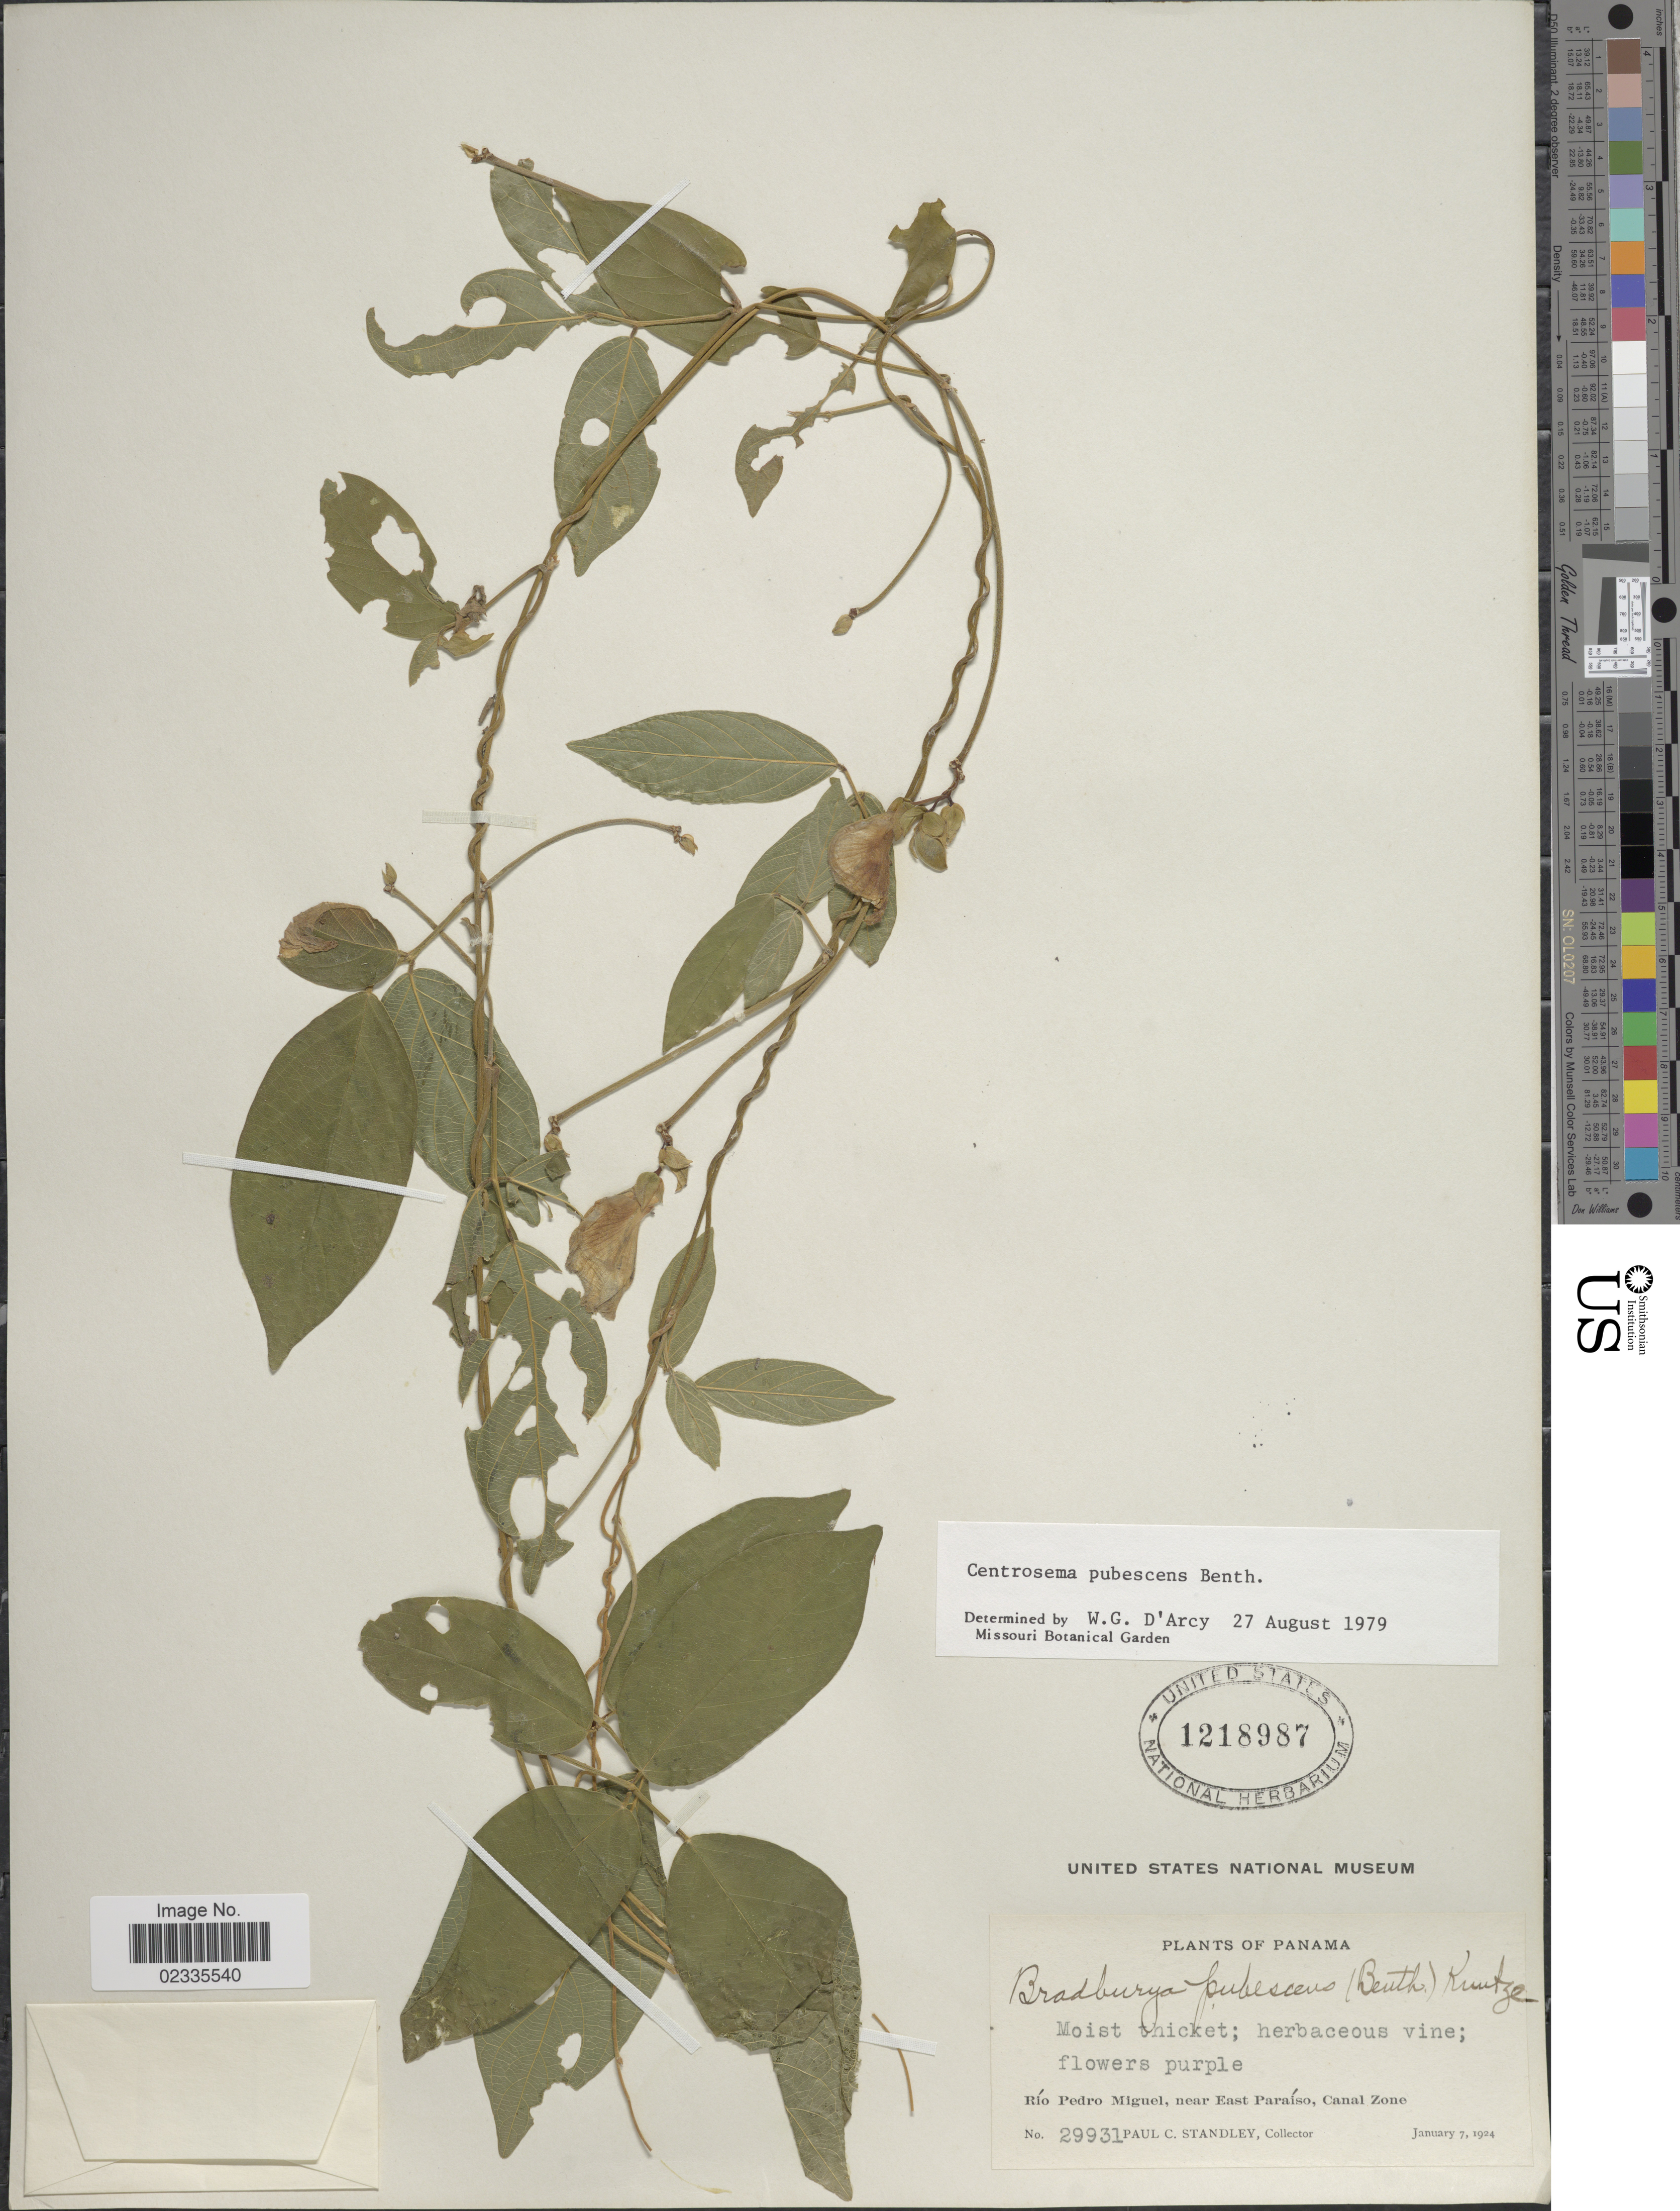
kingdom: Plantae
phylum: Tracheophyta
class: Magnoliopsida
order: Fabales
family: Fabaceae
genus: Centrosema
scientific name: Centrosema pubescens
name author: Benth.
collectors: P. C. Standley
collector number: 29931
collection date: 1924-01-07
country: Panama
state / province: Colón / Panamá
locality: Rio Pedro Miguel, near East Paraiso, Canal Zone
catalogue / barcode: US 1218987